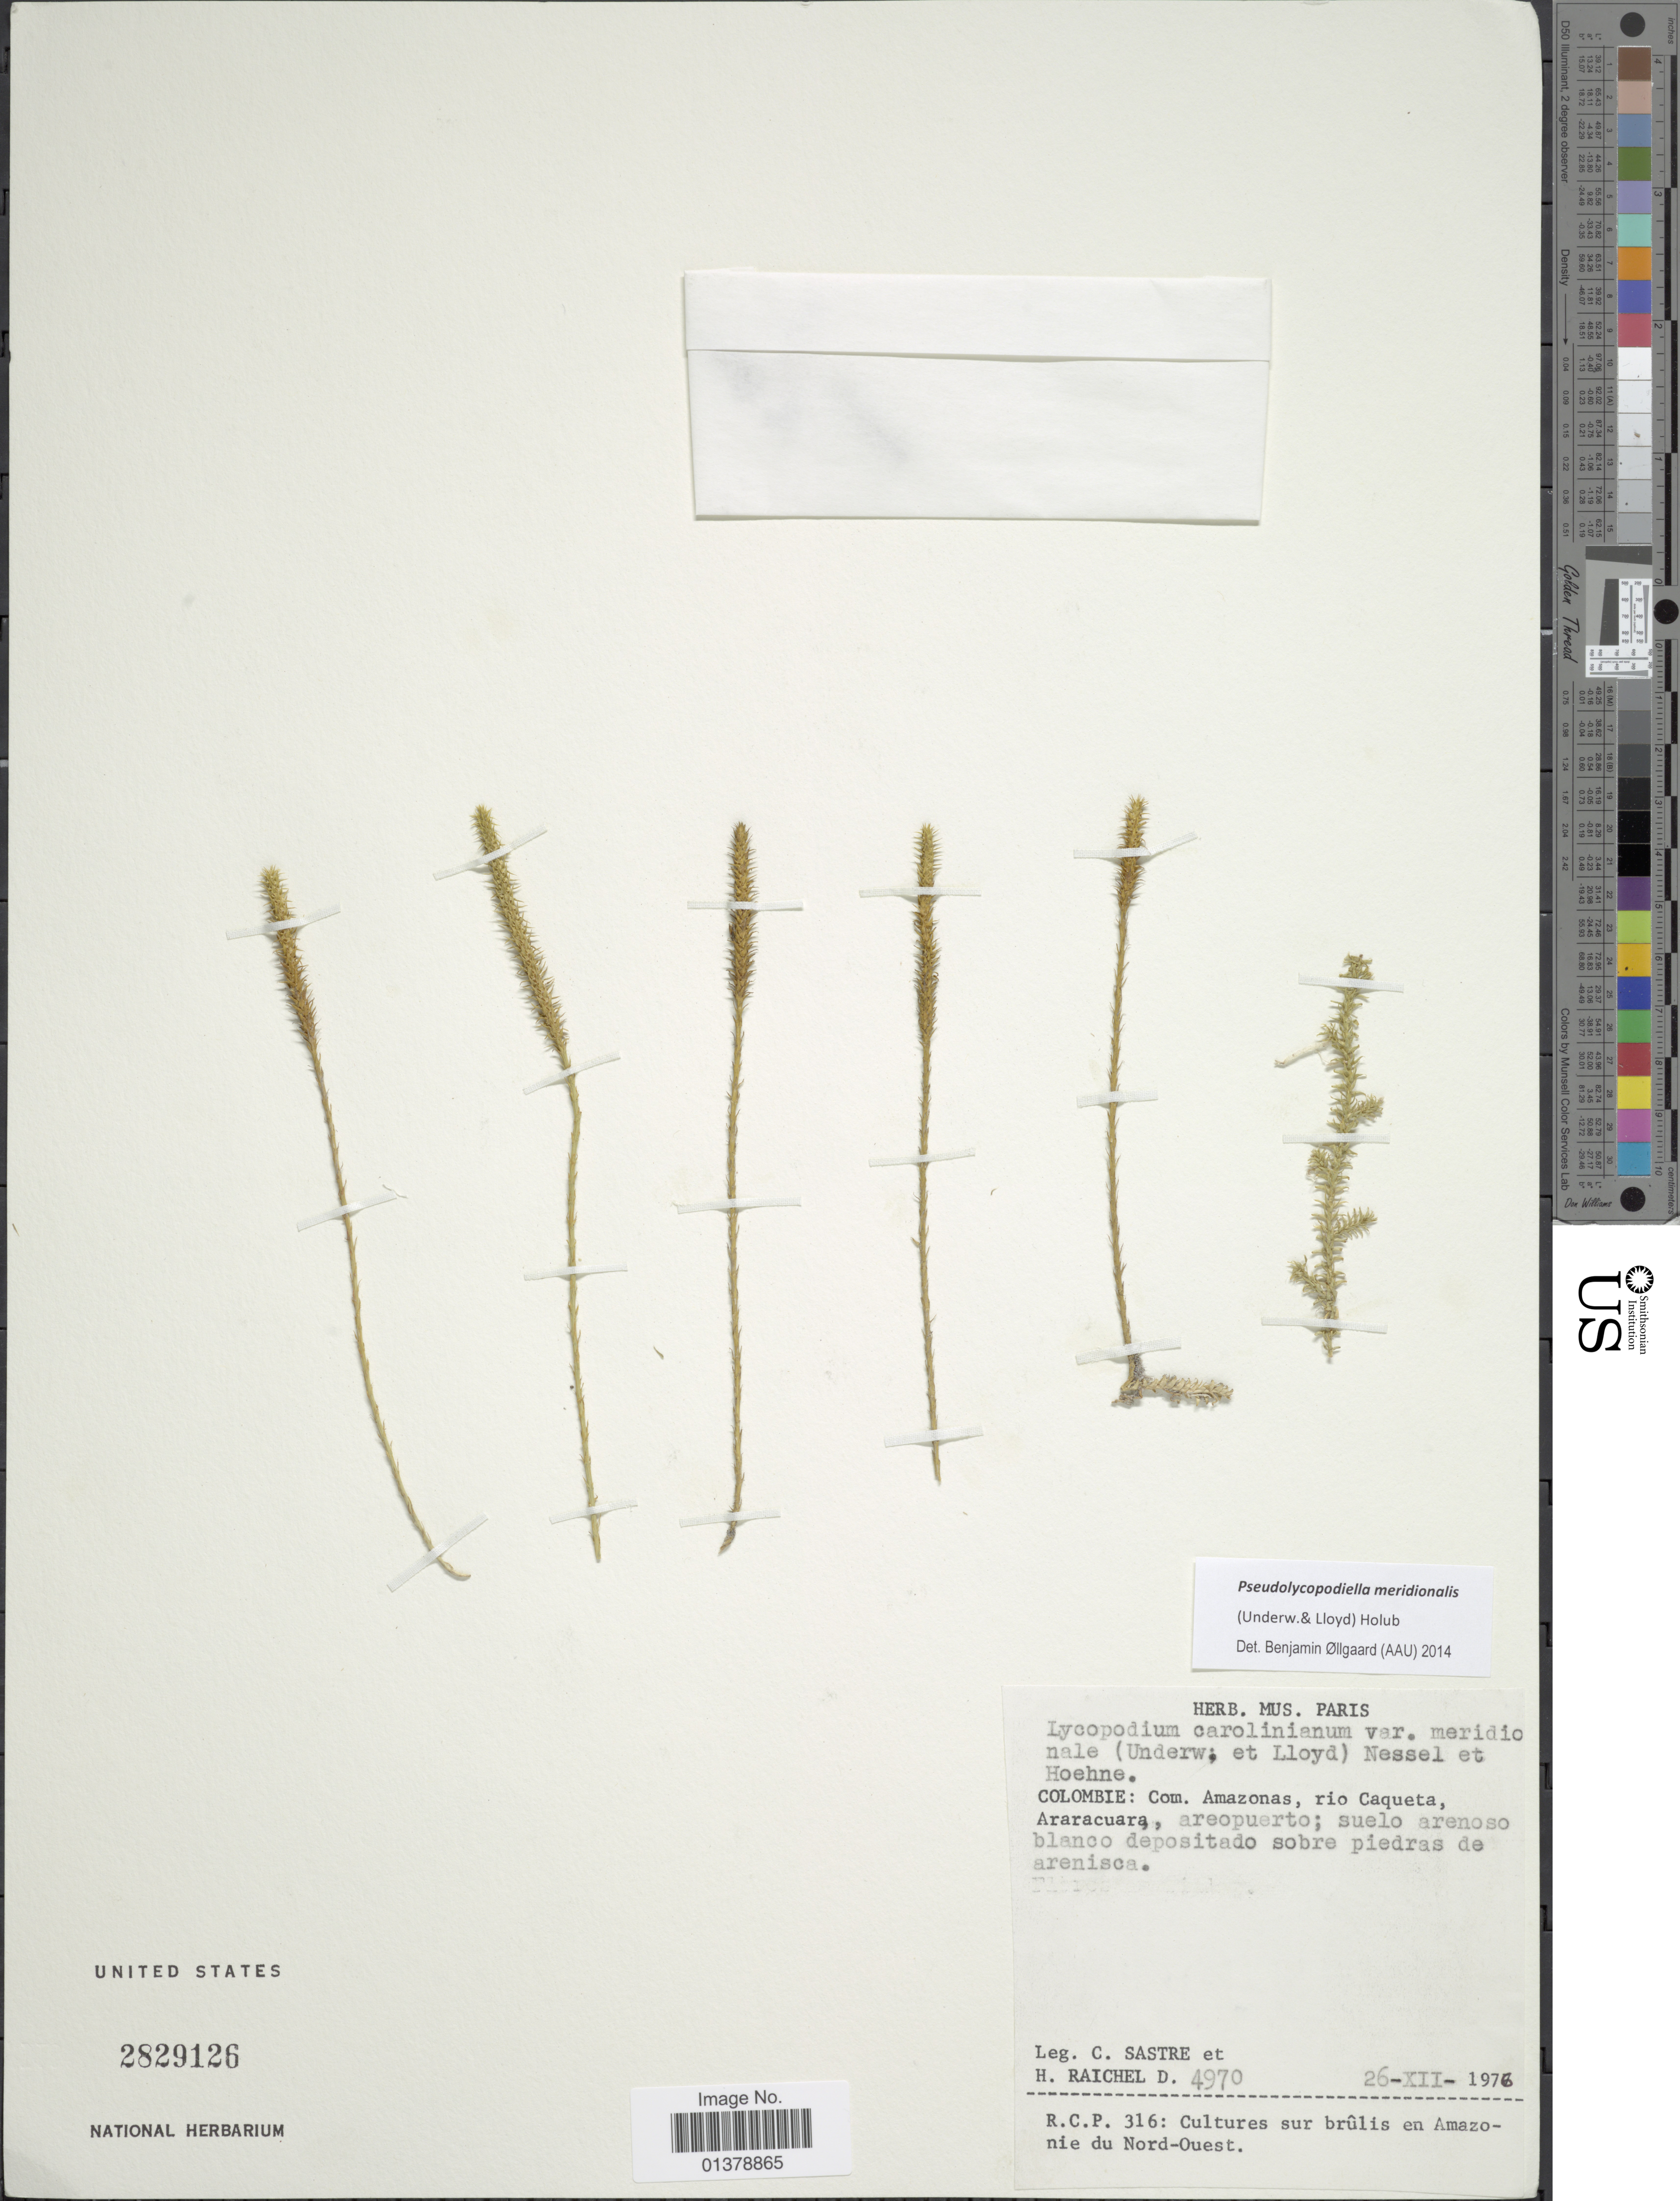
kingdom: Plantae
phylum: Tracheophyta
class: Lycopodiopsida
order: Lycopodiales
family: Lycopodiaceae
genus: Pseudolycopodiella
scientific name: Pseudolycopodiella meridionalis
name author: (Underw. & F.E. Lloyd) Holub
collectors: C. Sastre & H. Raichel D.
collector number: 4970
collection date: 1976-12-26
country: Colombia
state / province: Amazônas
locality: Rio Caqueta, Araracuara, areopuerto; suelo arenoso blanco depositado sobre piedras de arenisca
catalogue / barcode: US 2829126